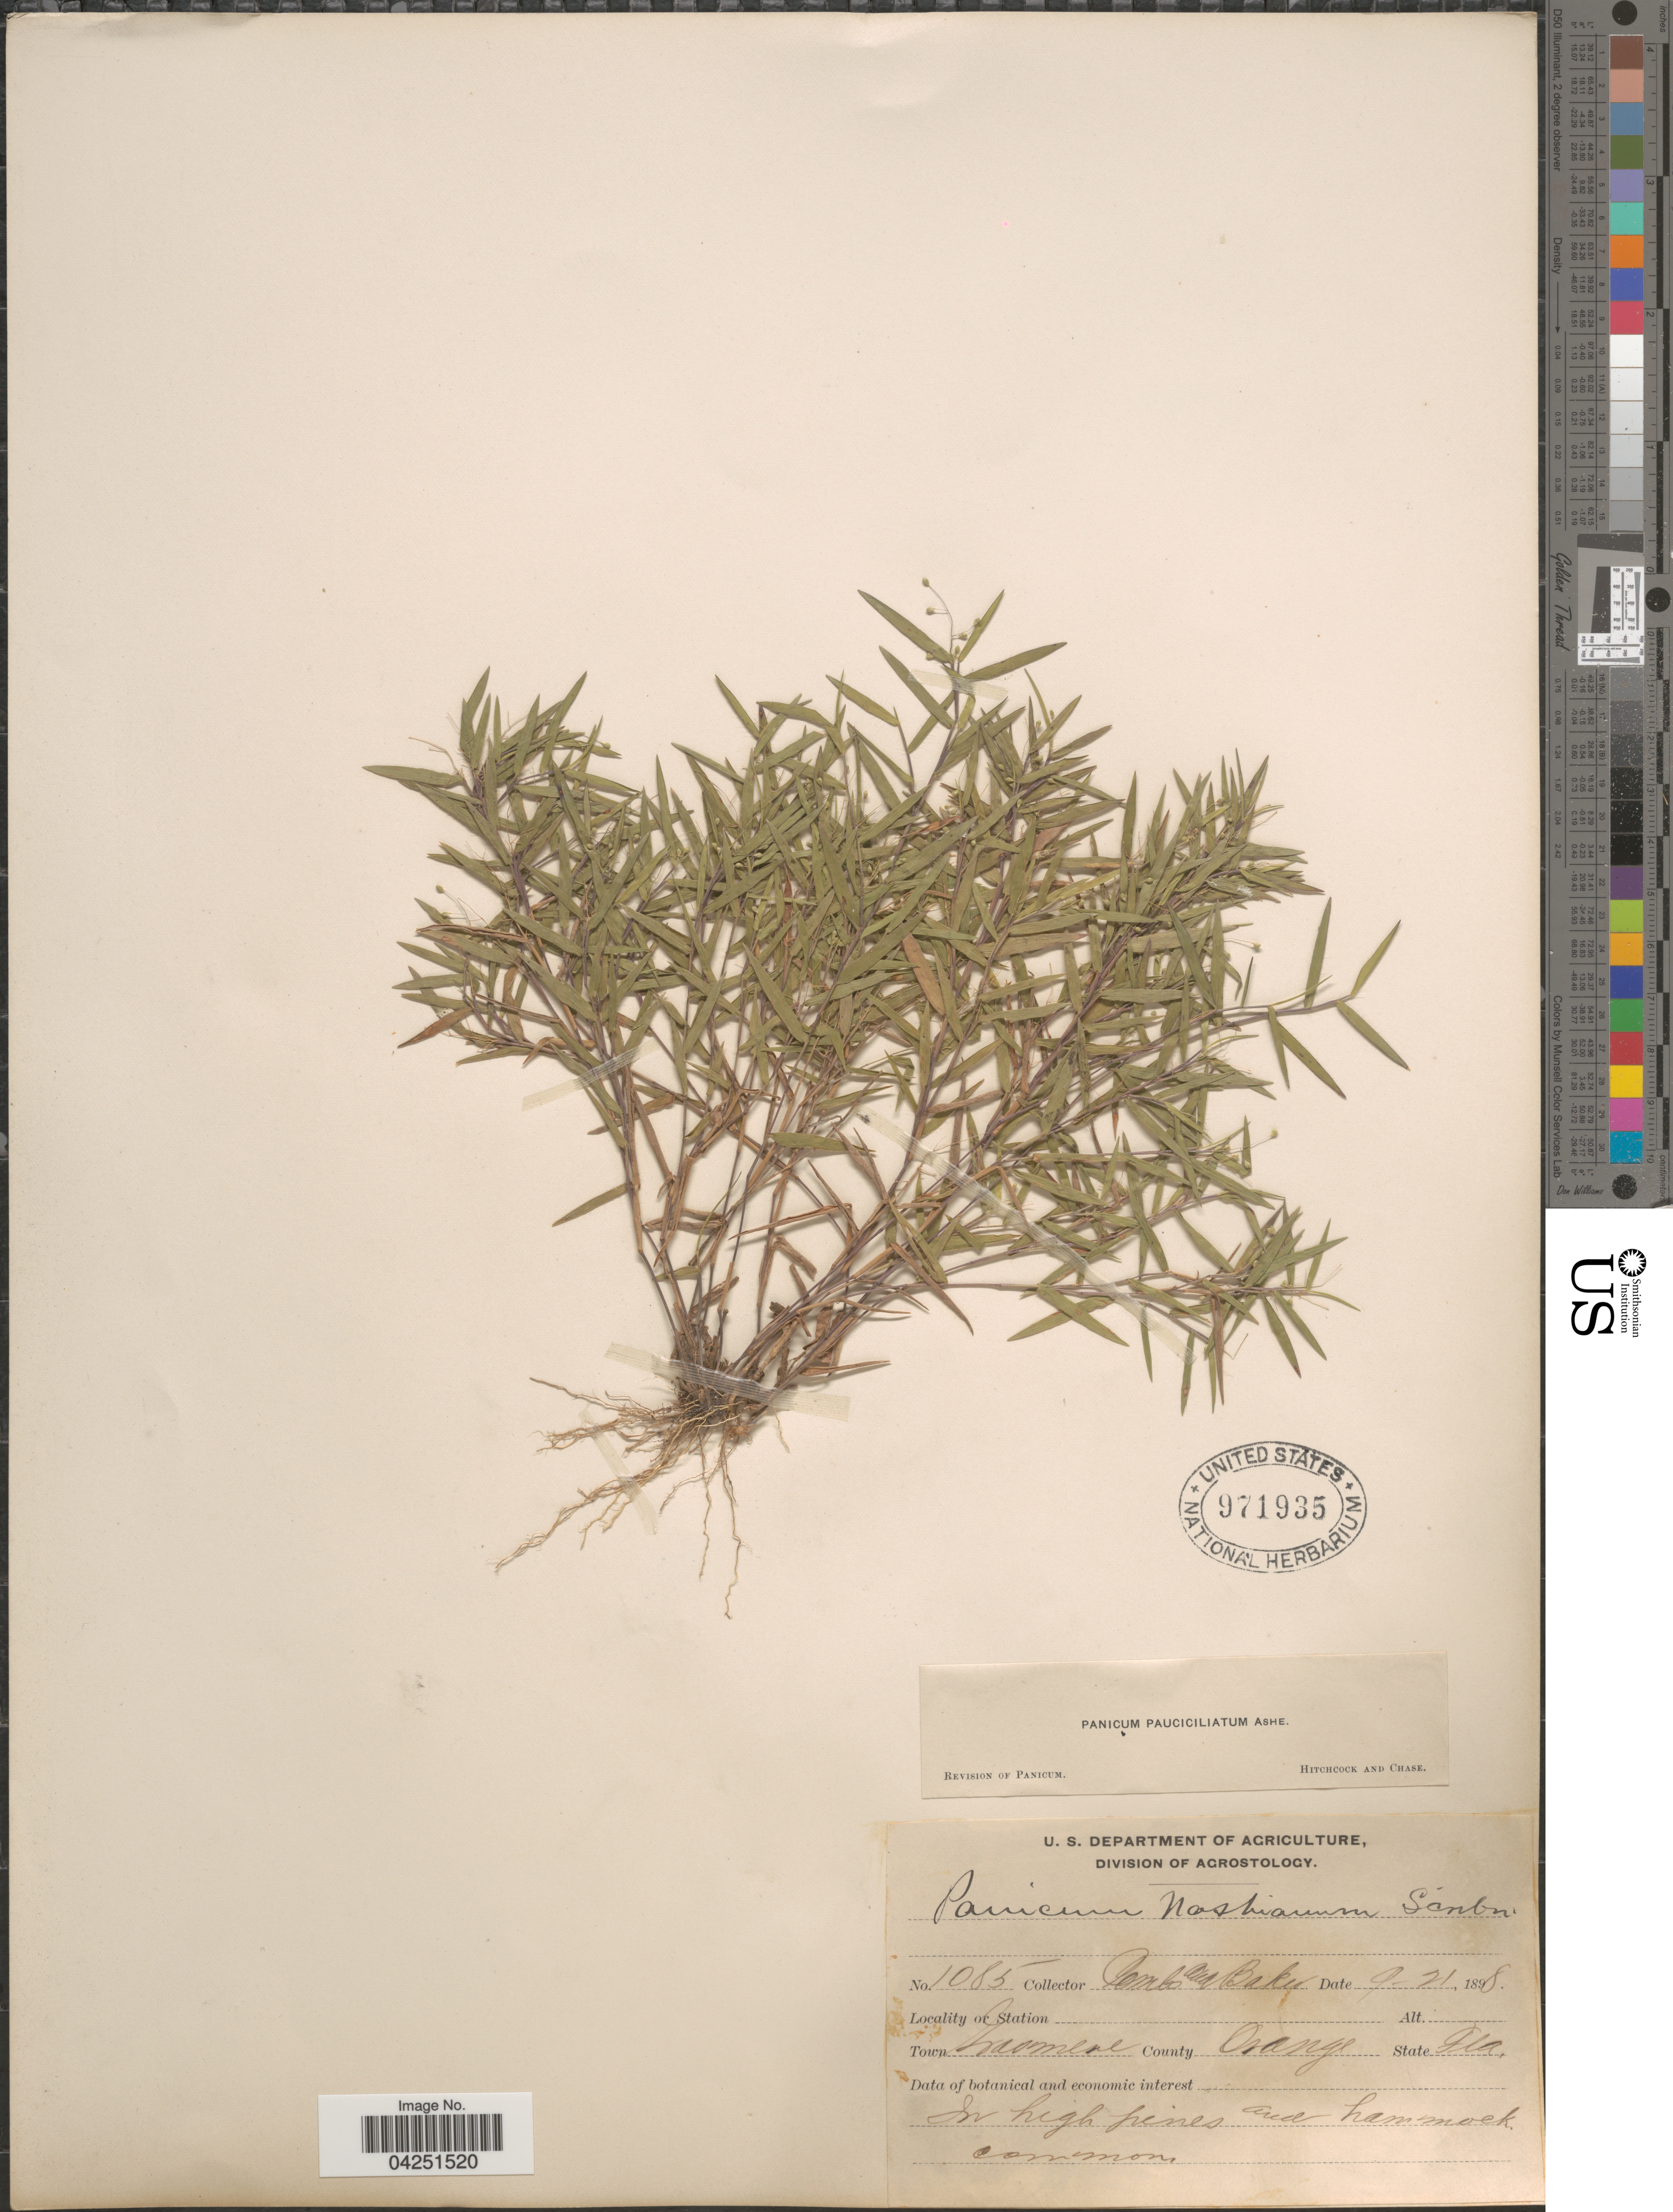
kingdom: Plantae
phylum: Tracheophyta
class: Liliopsida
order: Poales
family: Poaceae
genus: Dichanthelium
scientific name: Dichanthelium acuminatum var. acuminatum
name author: (Sw.) Gould & C.A. Clark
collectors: -. Combs & -- Baker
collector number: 1085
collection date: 1898-09-21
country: United States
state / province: Florida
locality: Town Grasmere. County Orange.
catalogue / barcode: US 971935